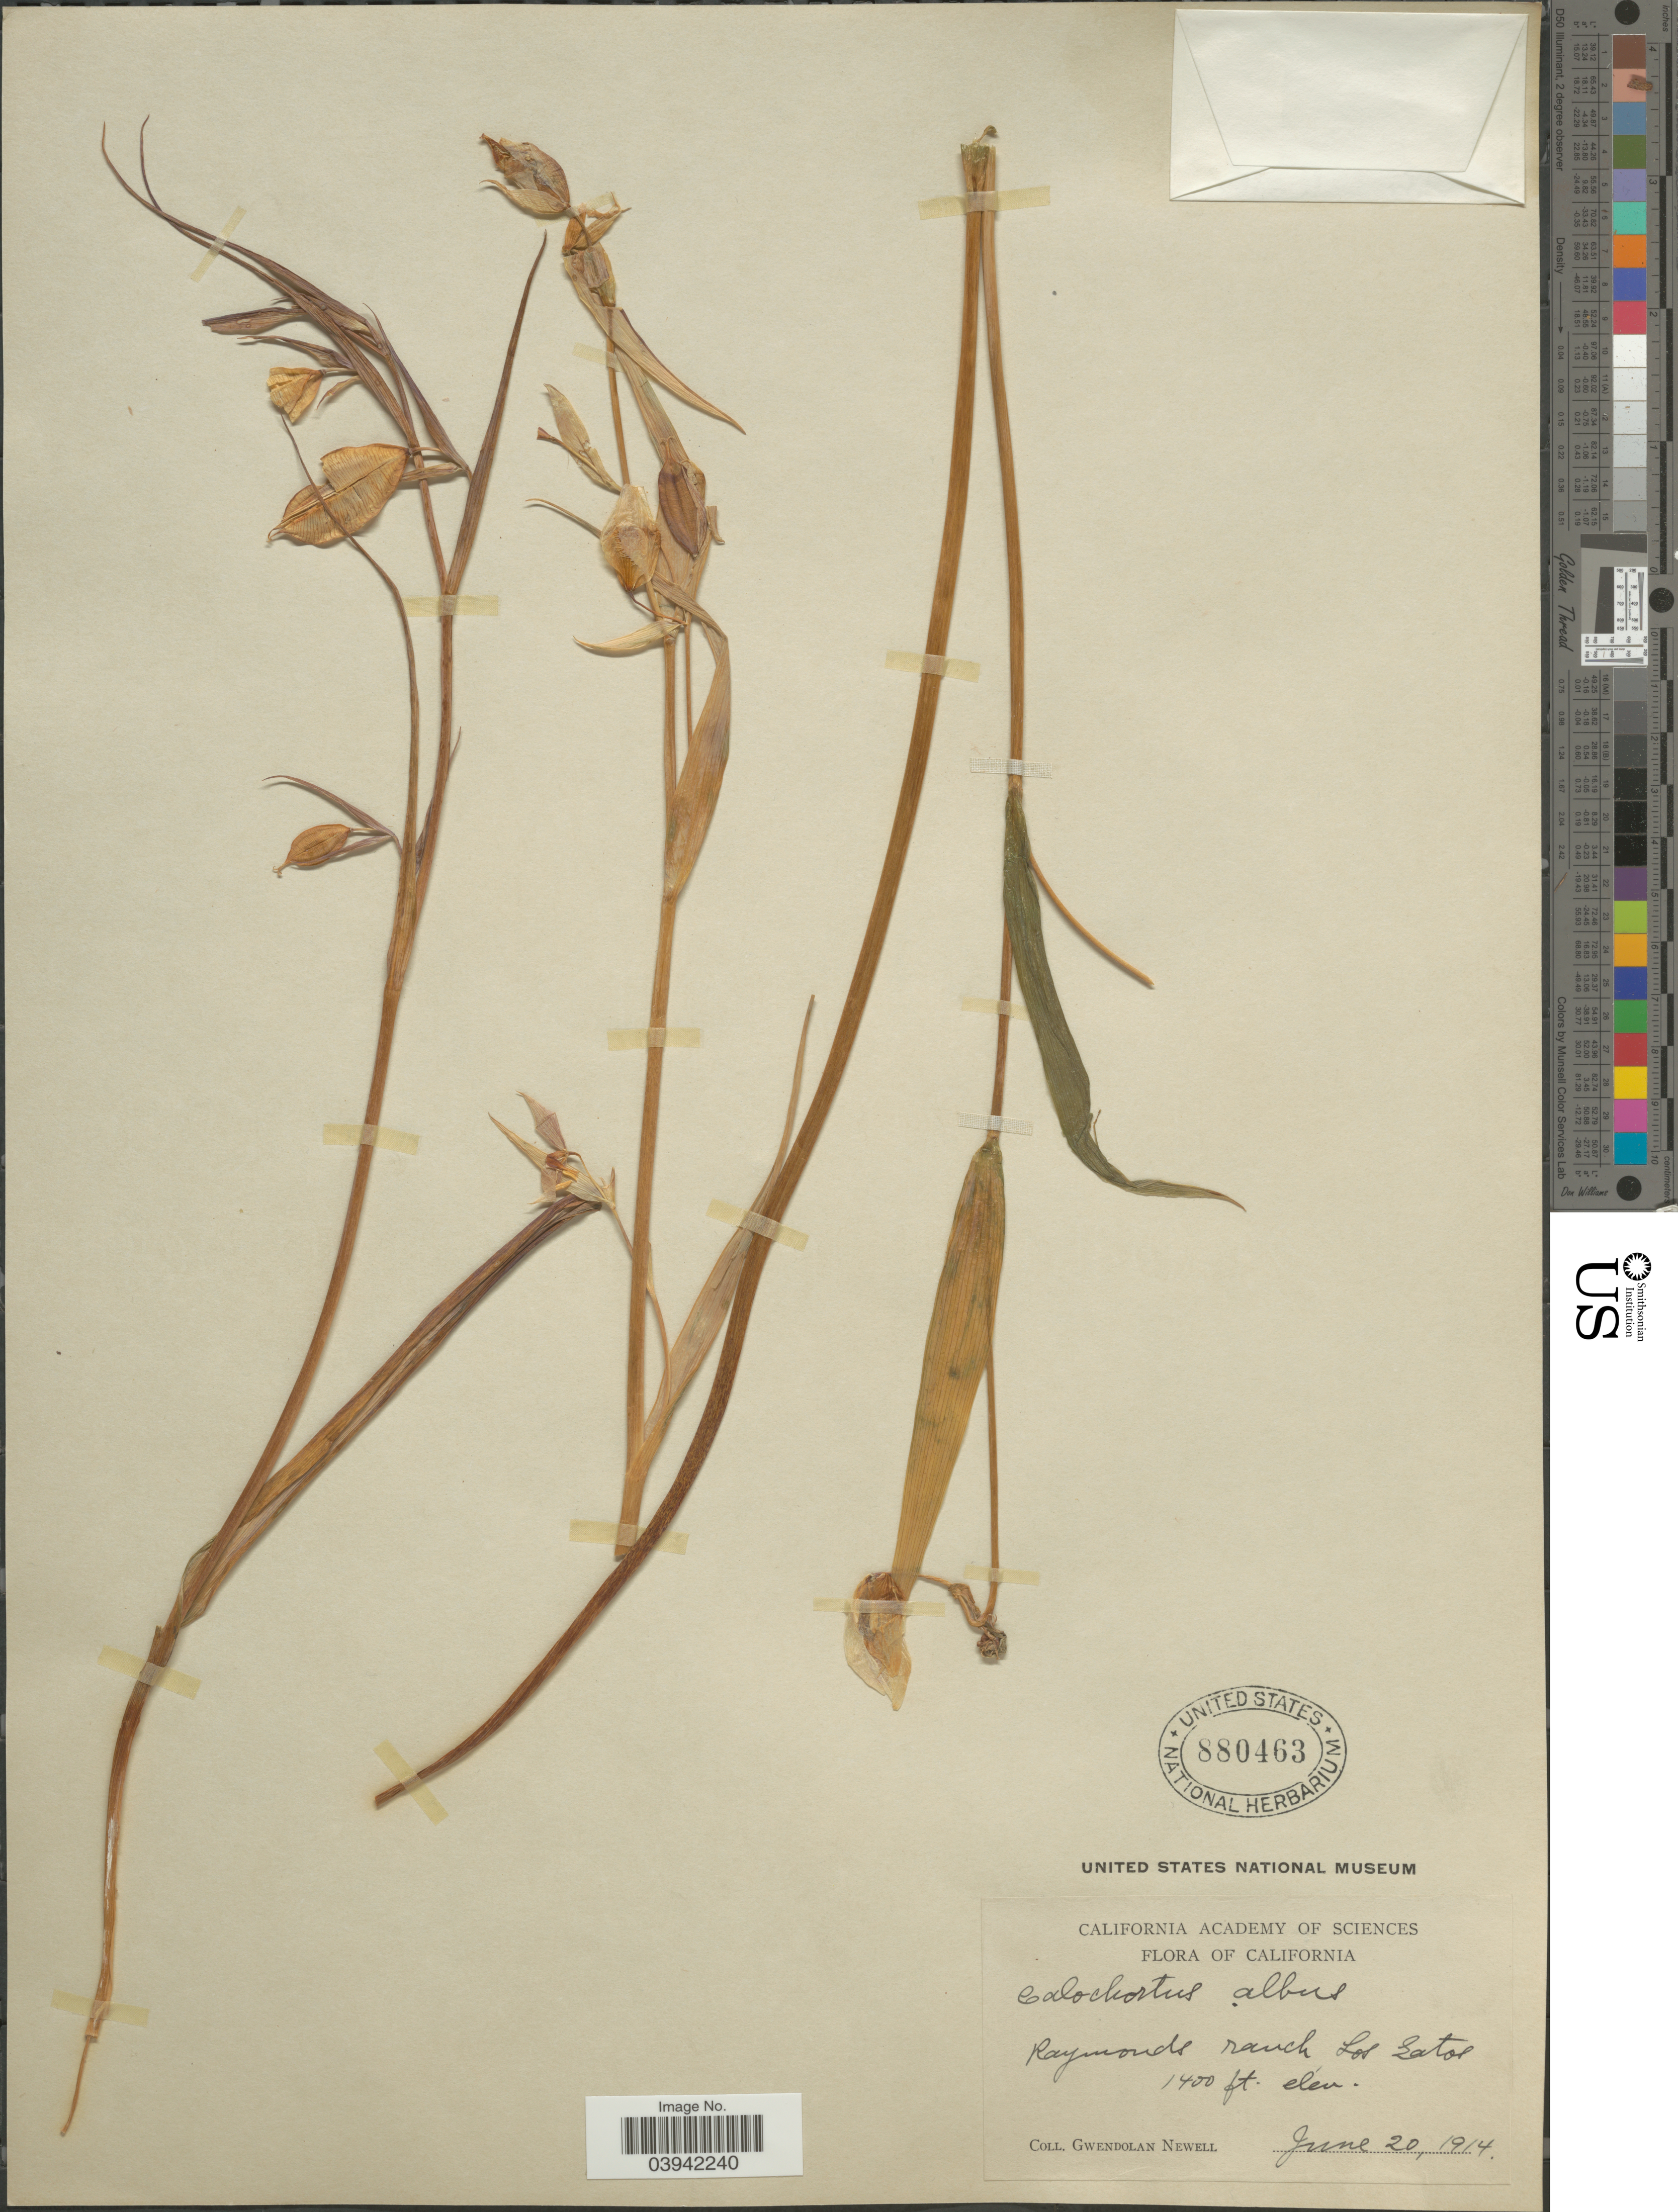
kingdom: Plantae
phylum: Tracheophyta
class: Liliopsida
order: Liliales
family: Liliaceae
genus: Calochortus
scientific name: Calochortus albus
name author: (Benth.) Douglas ex Benth.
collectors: G. Newell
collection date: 1914-06-20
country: United States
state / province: California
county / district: Santa Clara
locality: Raymonds ranch Los Gatos.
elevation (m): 427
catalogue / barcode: US 880463